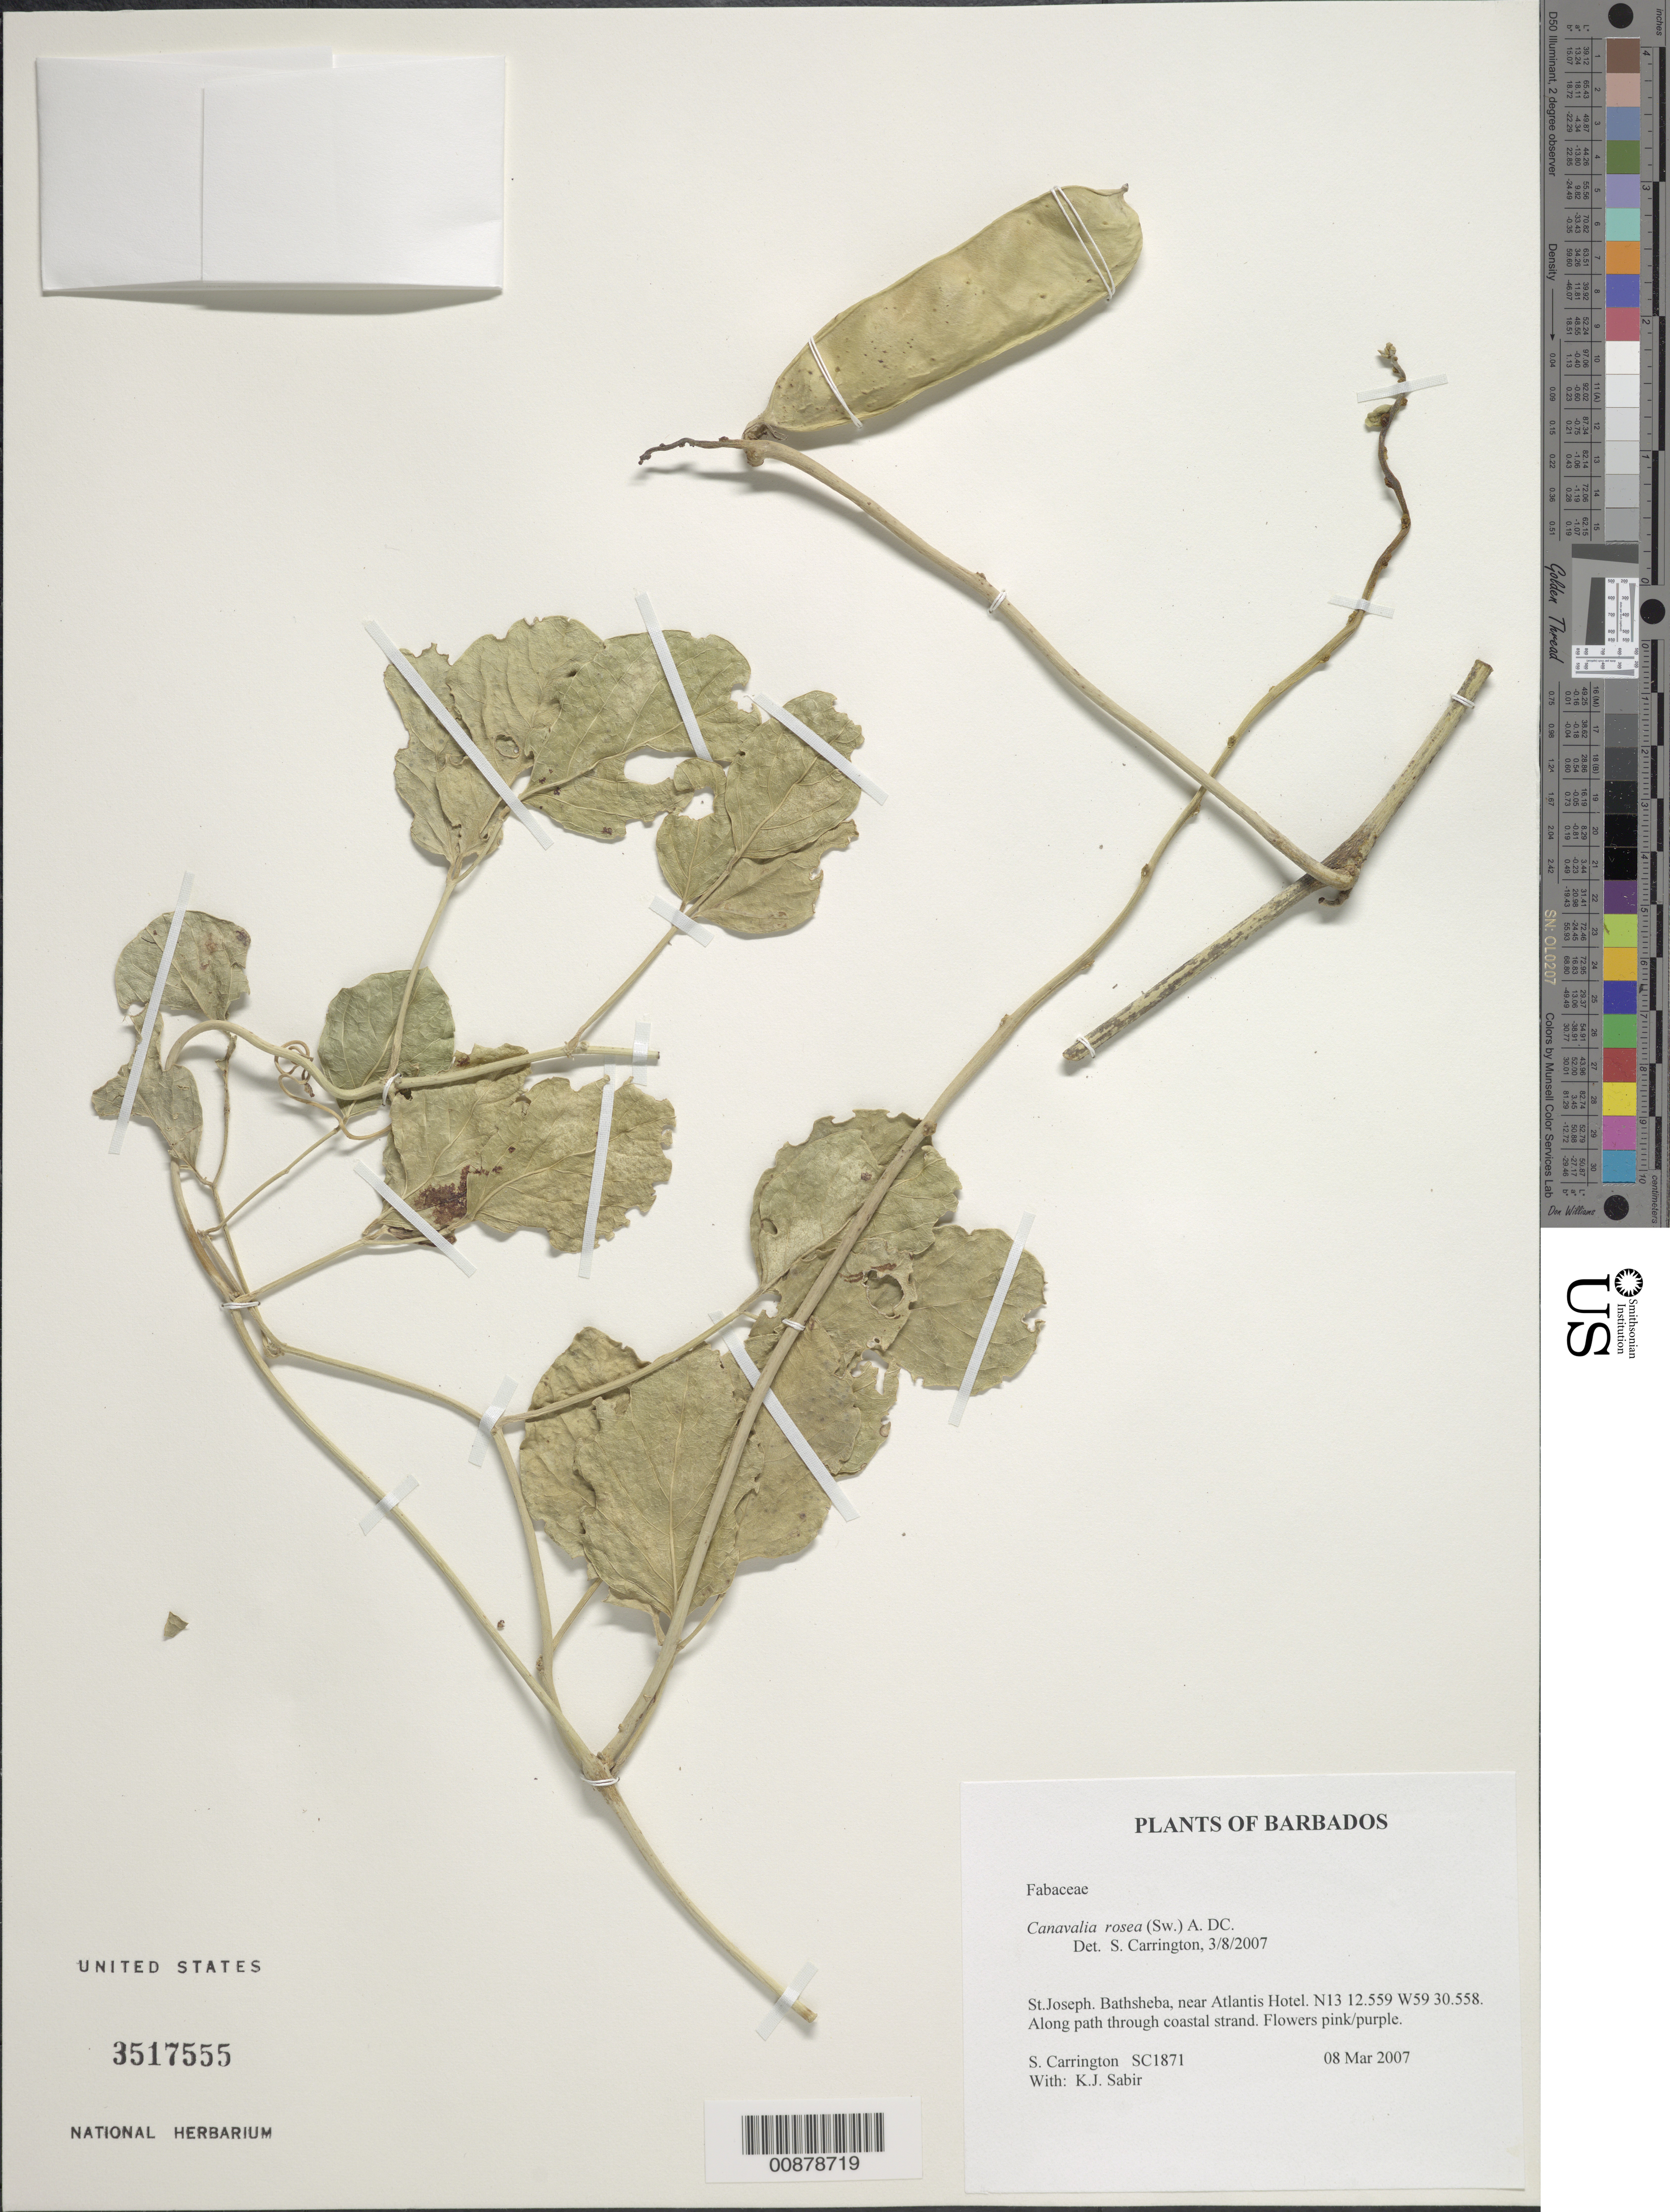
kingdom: Plantae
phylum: Tracheophyta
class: Magnoliopsida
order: Fabales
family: Fabaceae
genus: Canavalia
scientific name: Canavalia rosea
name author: (Sw.) DC.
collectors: C. M. S. Carrington & K. Sabir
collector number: SC 1871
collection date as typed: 08 Mar 2007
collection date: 2007-03-08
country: Barbados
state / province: Saint Joseph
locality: Bathsheba, near Atlantis Hotel.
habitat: Along path through coastal strand.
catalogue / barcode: US 3517555